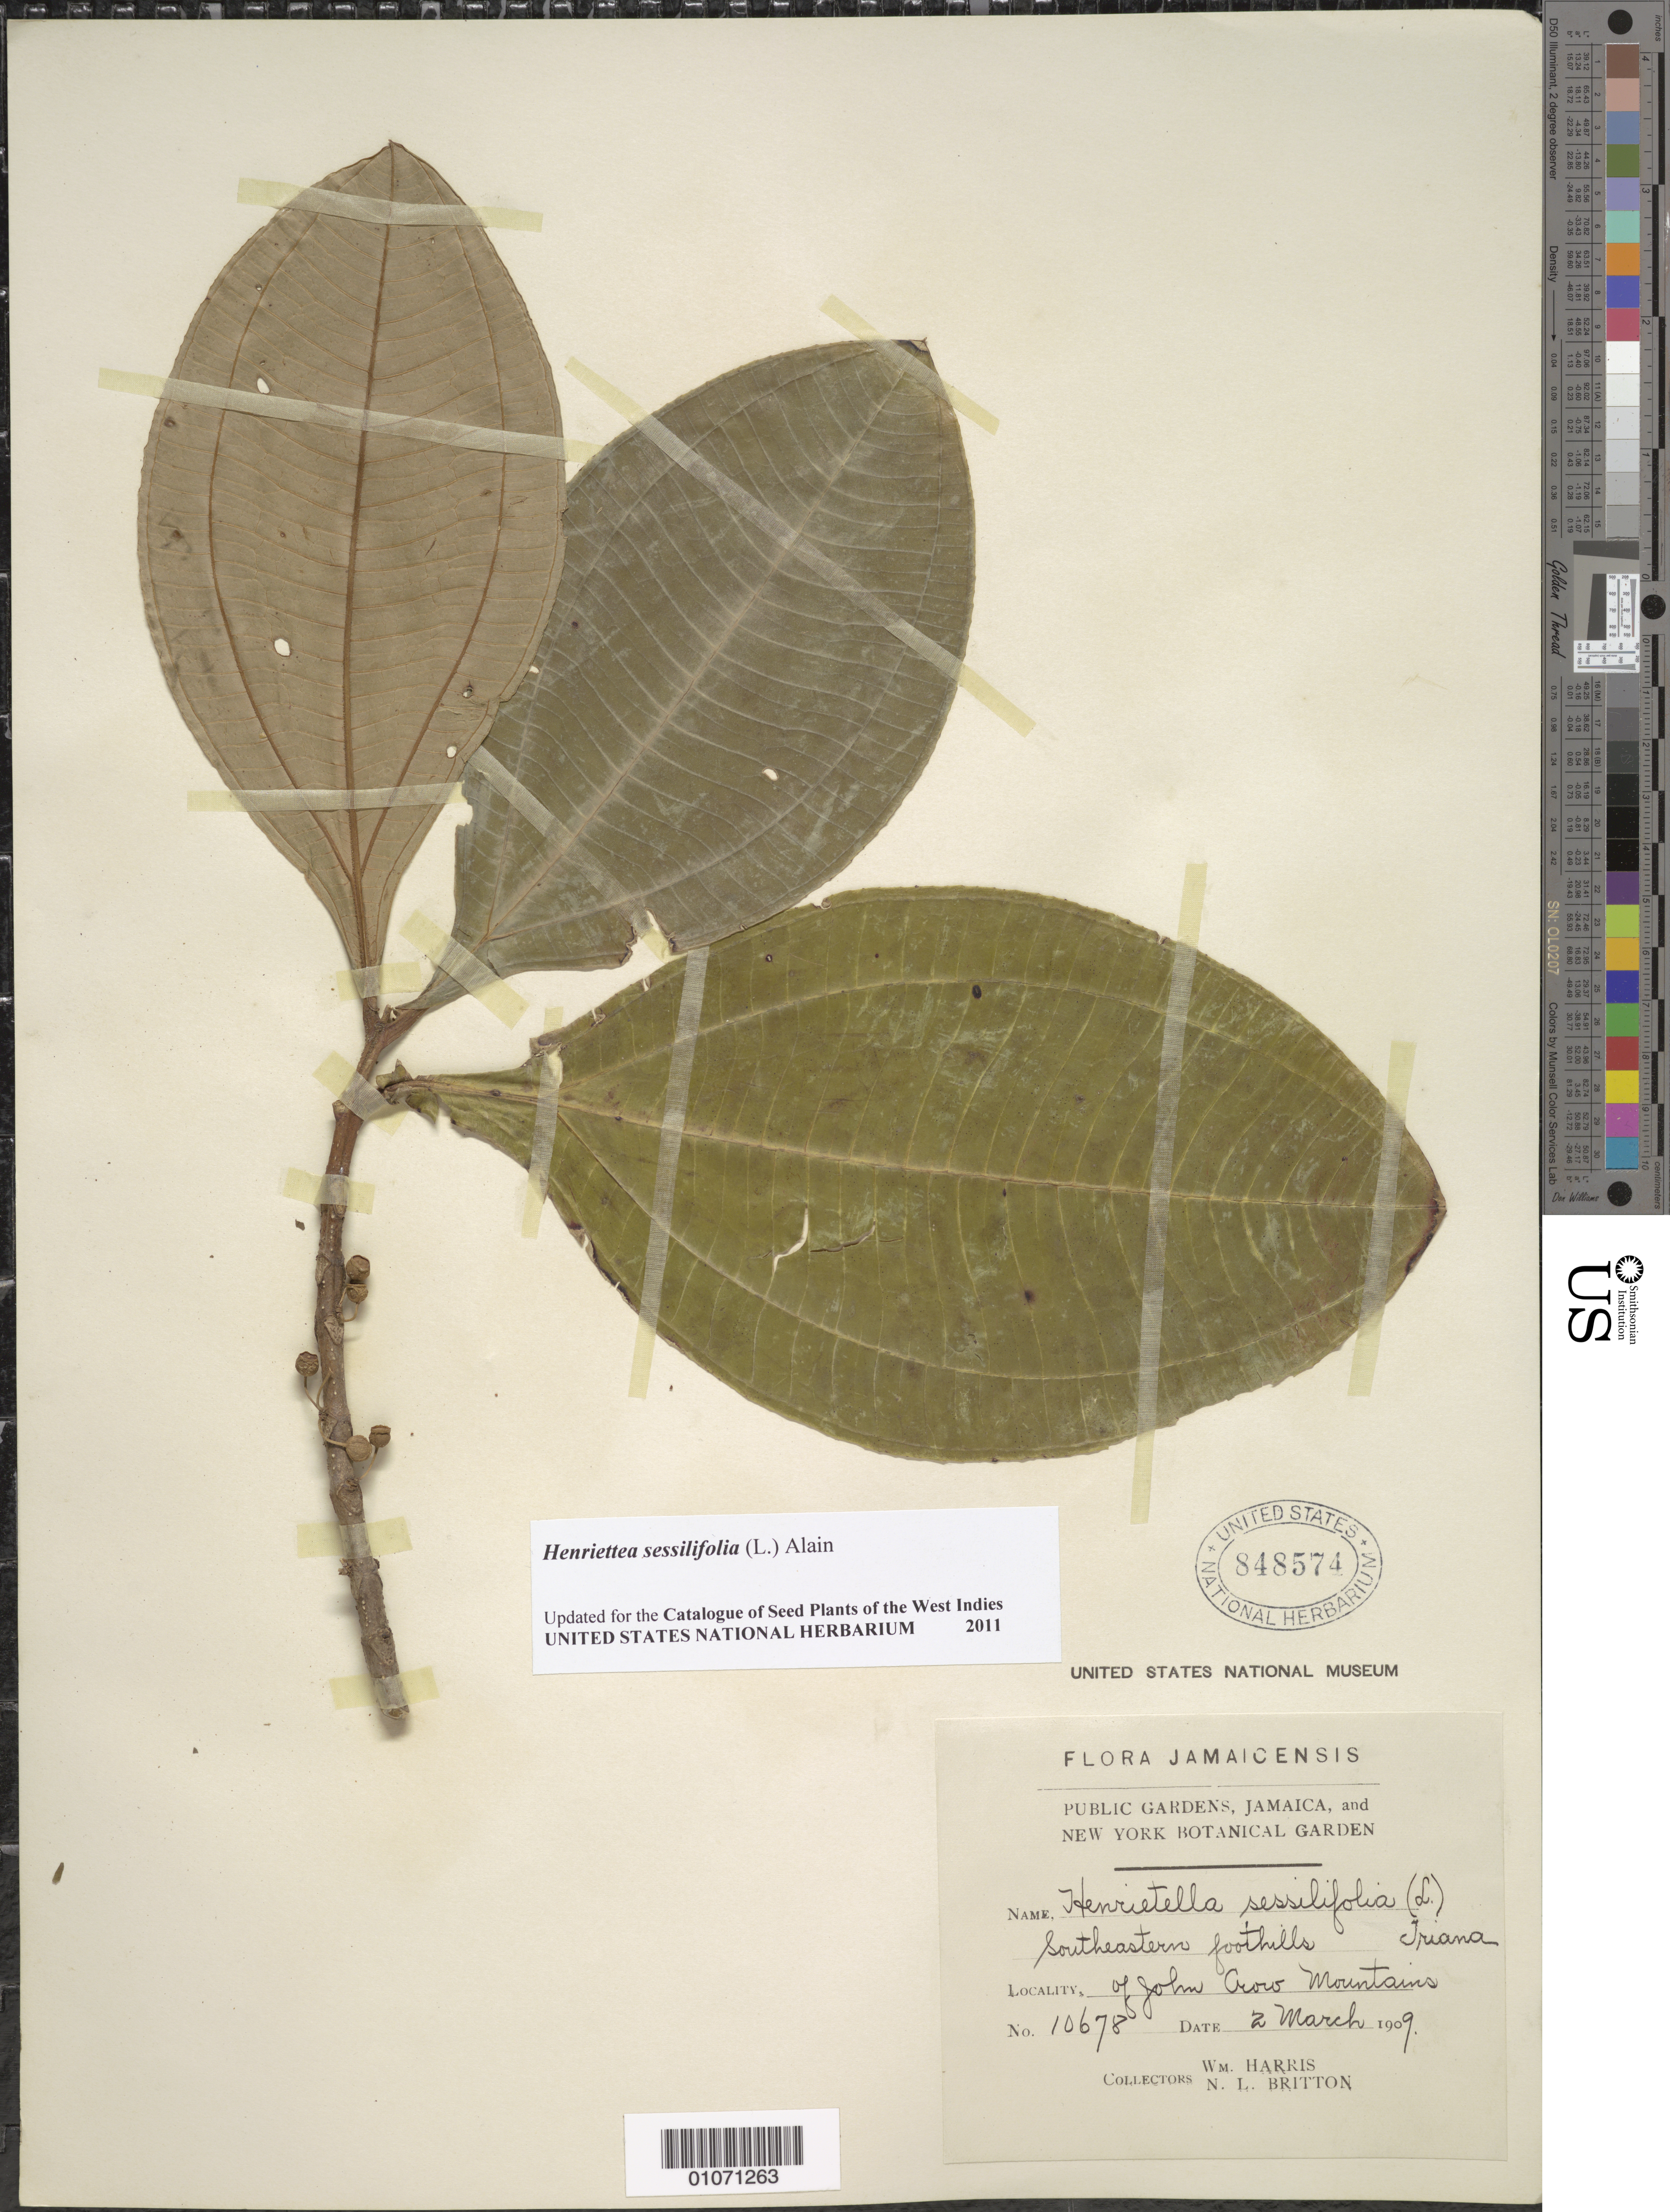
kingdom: Plantae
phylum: Tracheophyta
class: Magnoliopsida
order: Myrtales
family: Melastomataceae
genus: Henriettea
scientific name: Henriettea sessilifolia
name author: (L.) Alain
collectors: W. Harris & N. Britton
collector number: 10678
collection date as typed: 02 Mar 1909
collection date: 1909-03-02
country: Jamaica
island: Jamaica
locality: John Crow Mountains, SE foothills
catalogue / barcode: US 848574